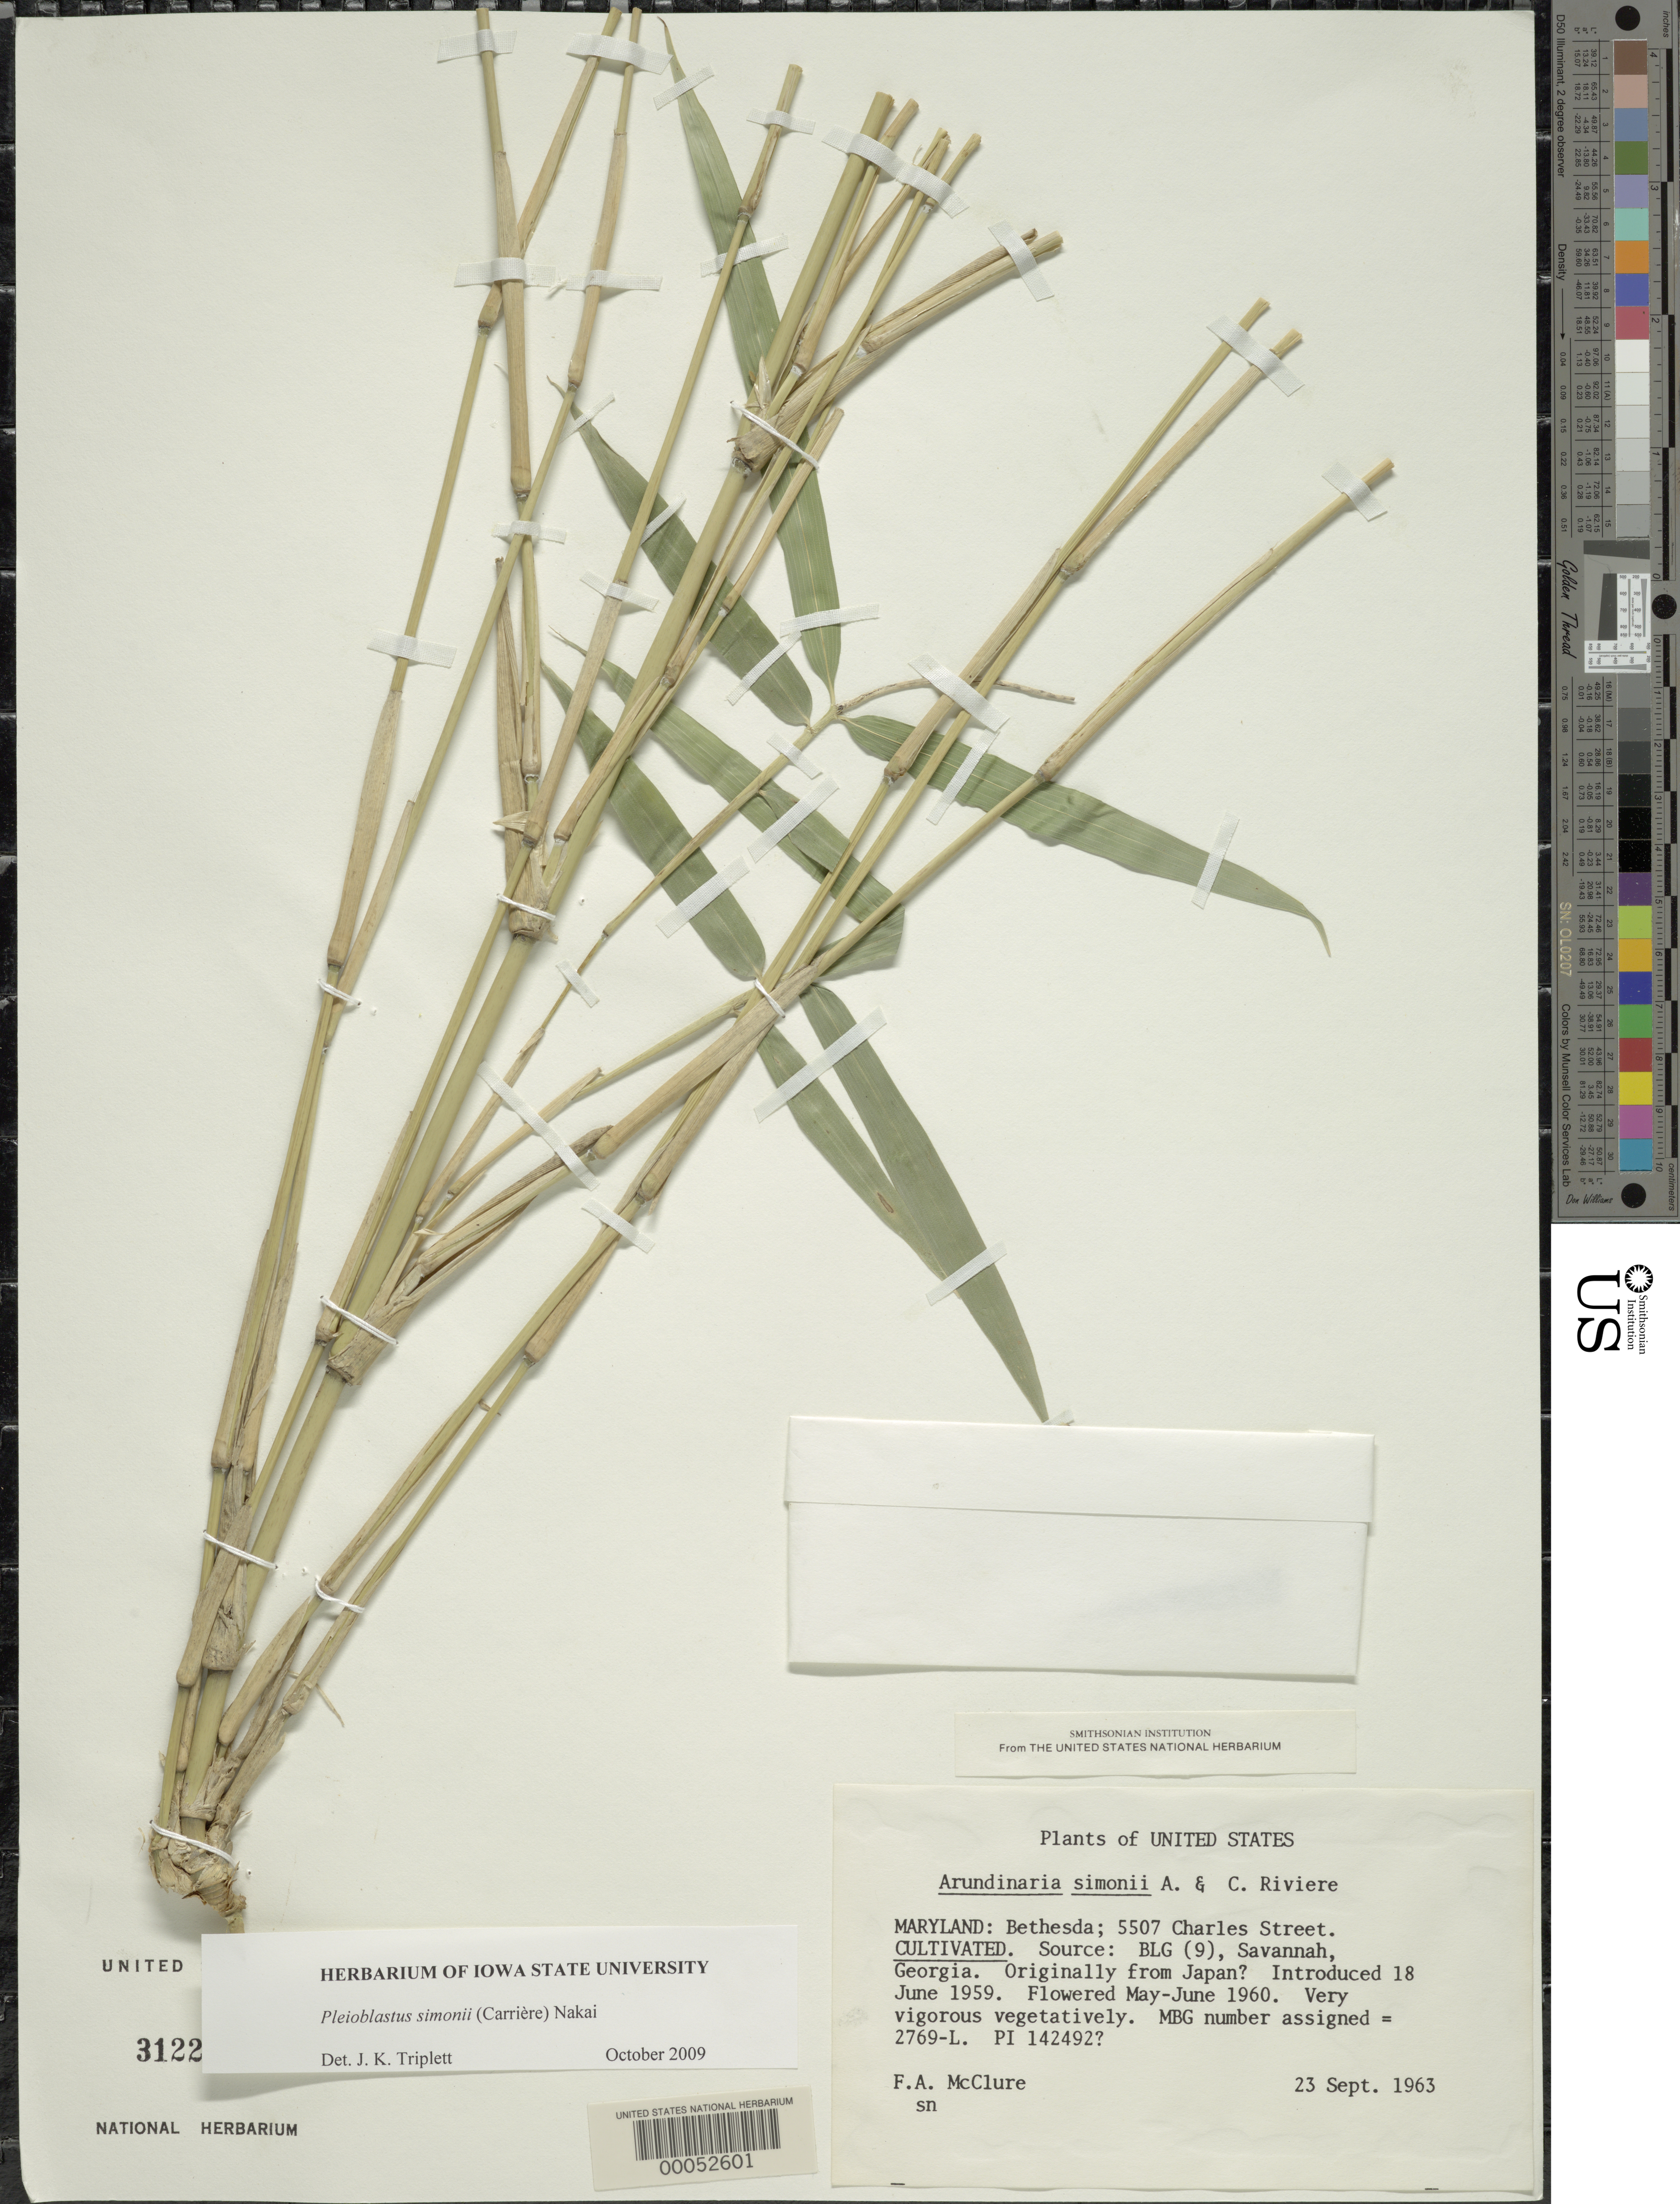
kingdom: Plantae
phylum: Tracheophyta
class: Liliopsida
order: Poales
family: Poaceae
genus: Pleioblastus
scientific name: Pleioblastus simonii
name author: (Carrière) Nakai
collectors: F. A. McClure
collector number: MBG 2769-L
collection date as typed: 23 Sep 1963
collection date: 1963-09-23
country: United States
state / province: Maryland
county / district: Montgomery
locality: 5507 Charles Street, Bethesda (McClure's garden)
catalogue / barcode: US 3122631